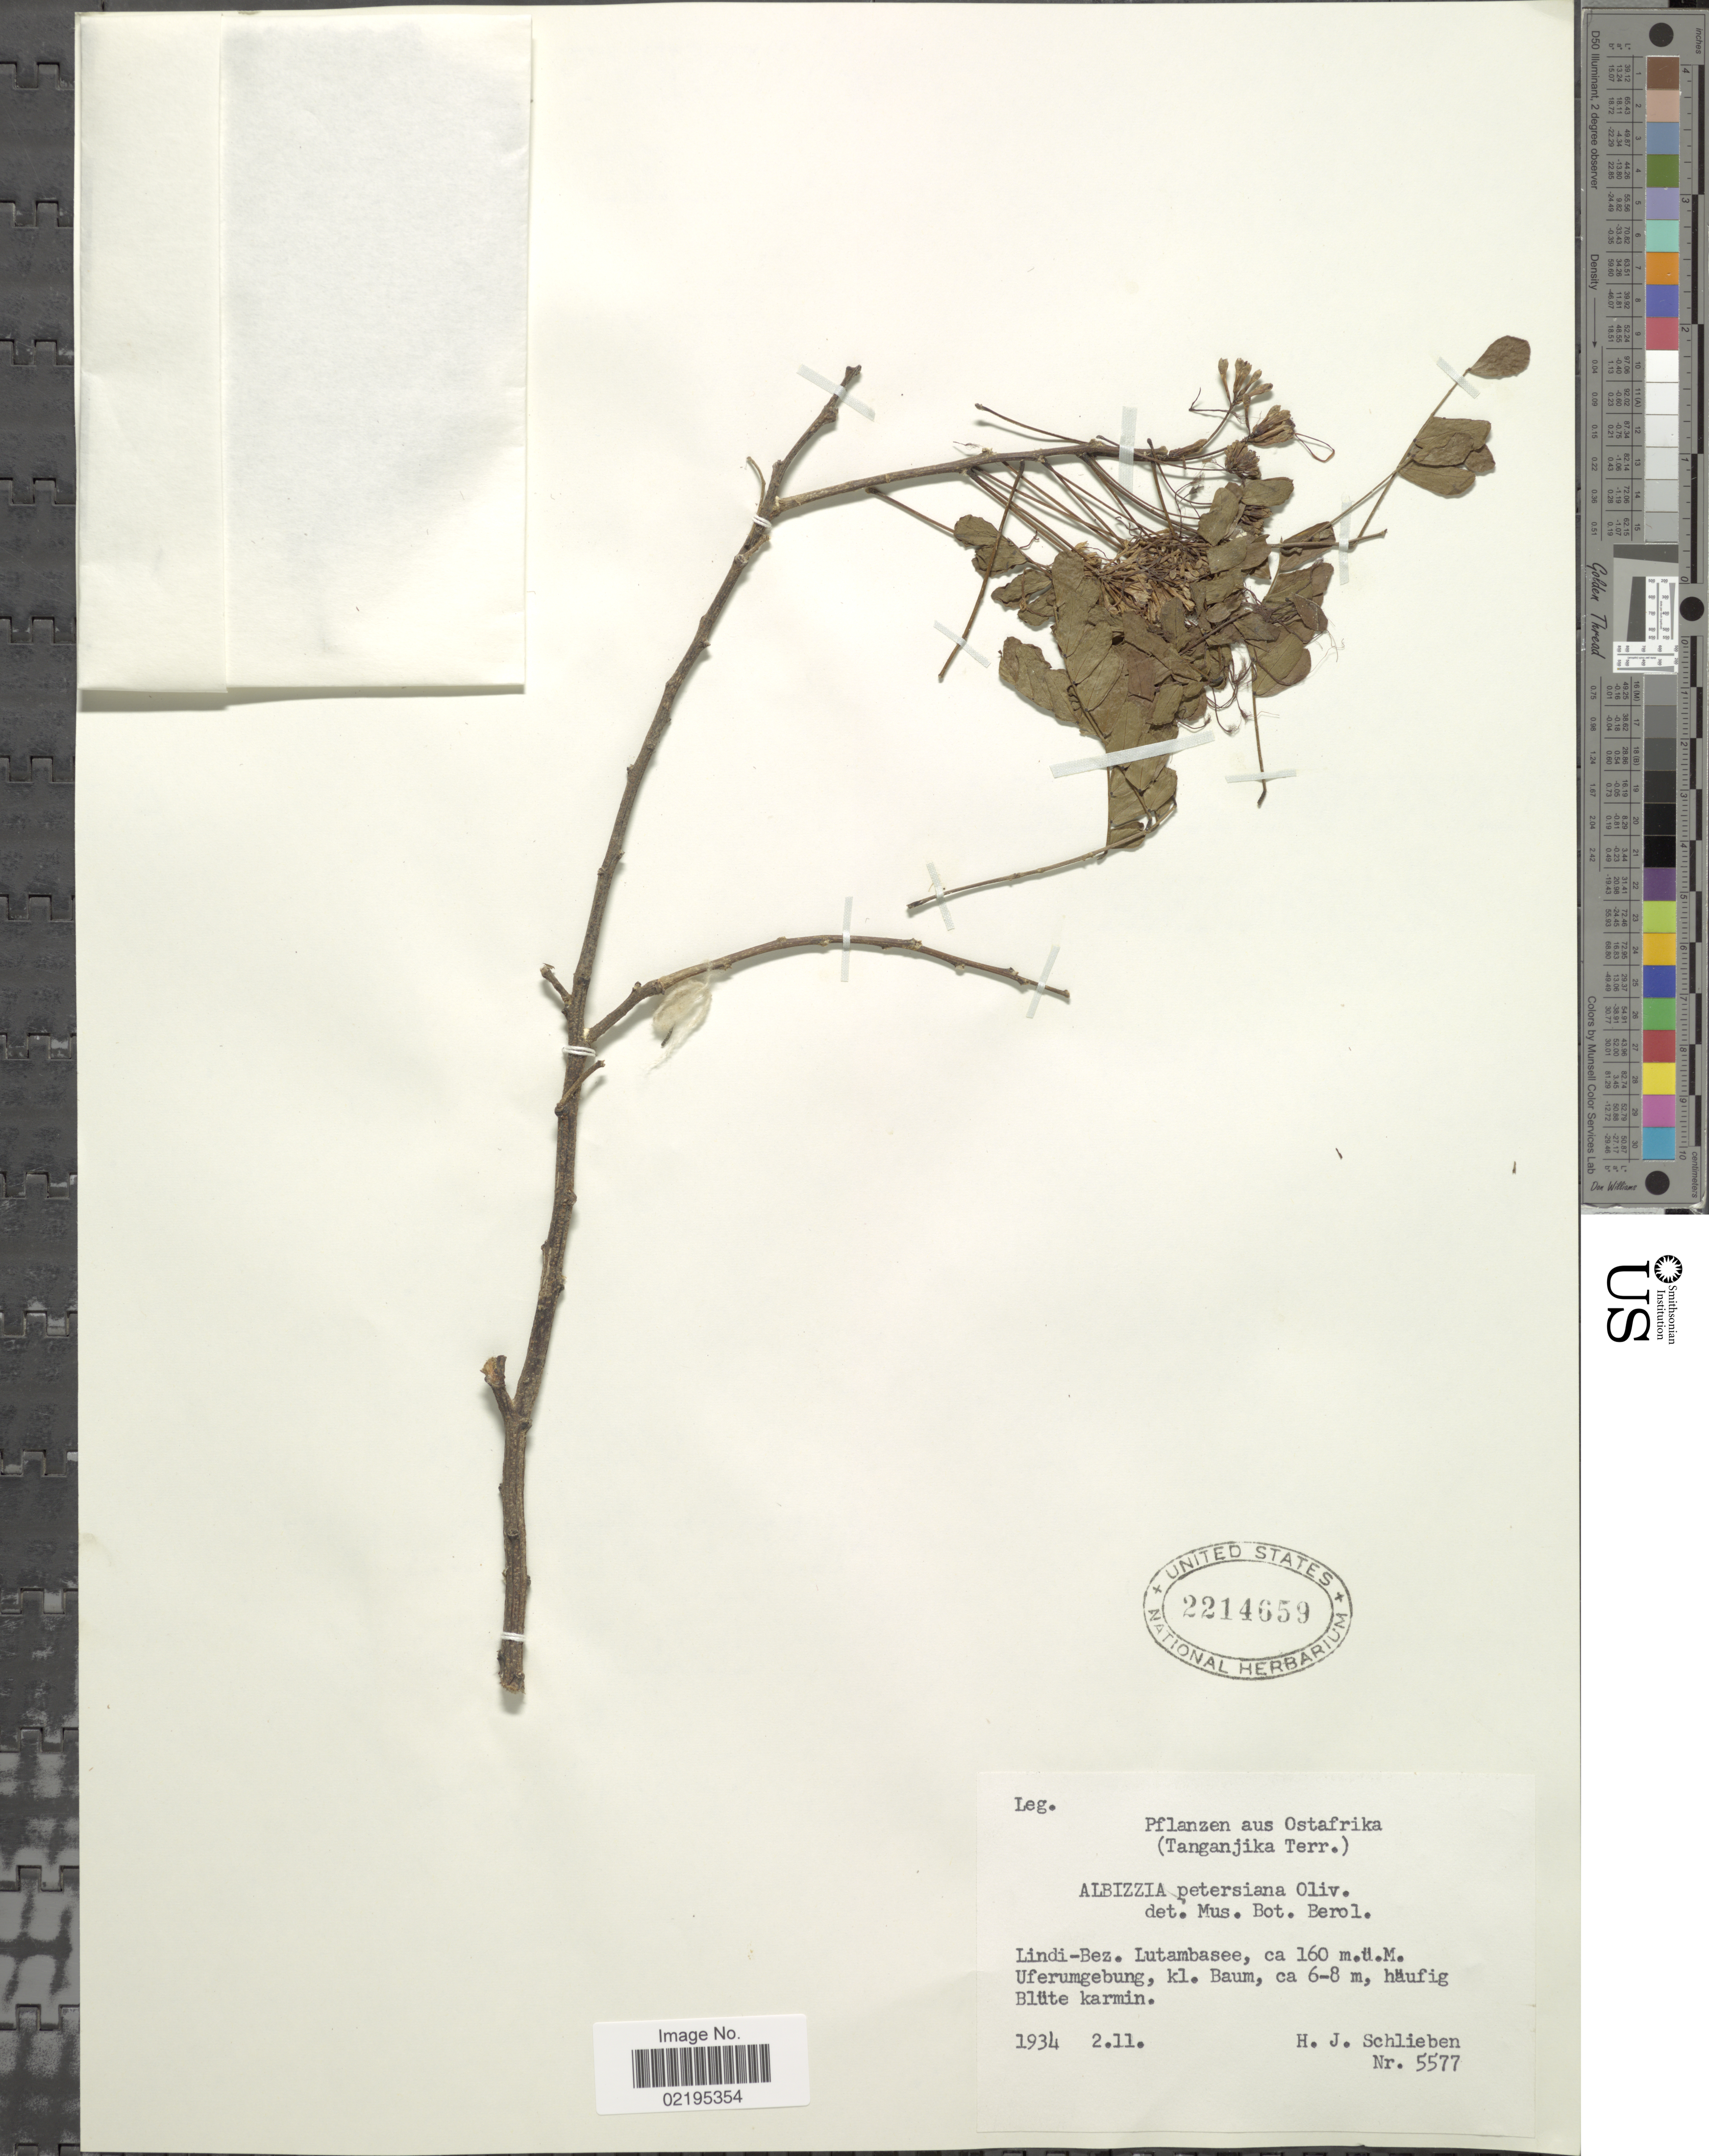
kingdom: Plantae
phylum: Tracheophyta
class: Magnoliopsida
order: Fabales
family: Fabaceae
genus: Albizia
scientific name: Albizia petersiana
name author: (Bolle) Oliv.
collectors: H. J. Schlieben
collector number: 5577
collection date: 1934-02-11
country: Tanzania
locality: Ostafrika (Tanganjika Terr.) Lindi-Bez. Lutambasee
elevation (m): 160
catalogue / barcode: US 2214659